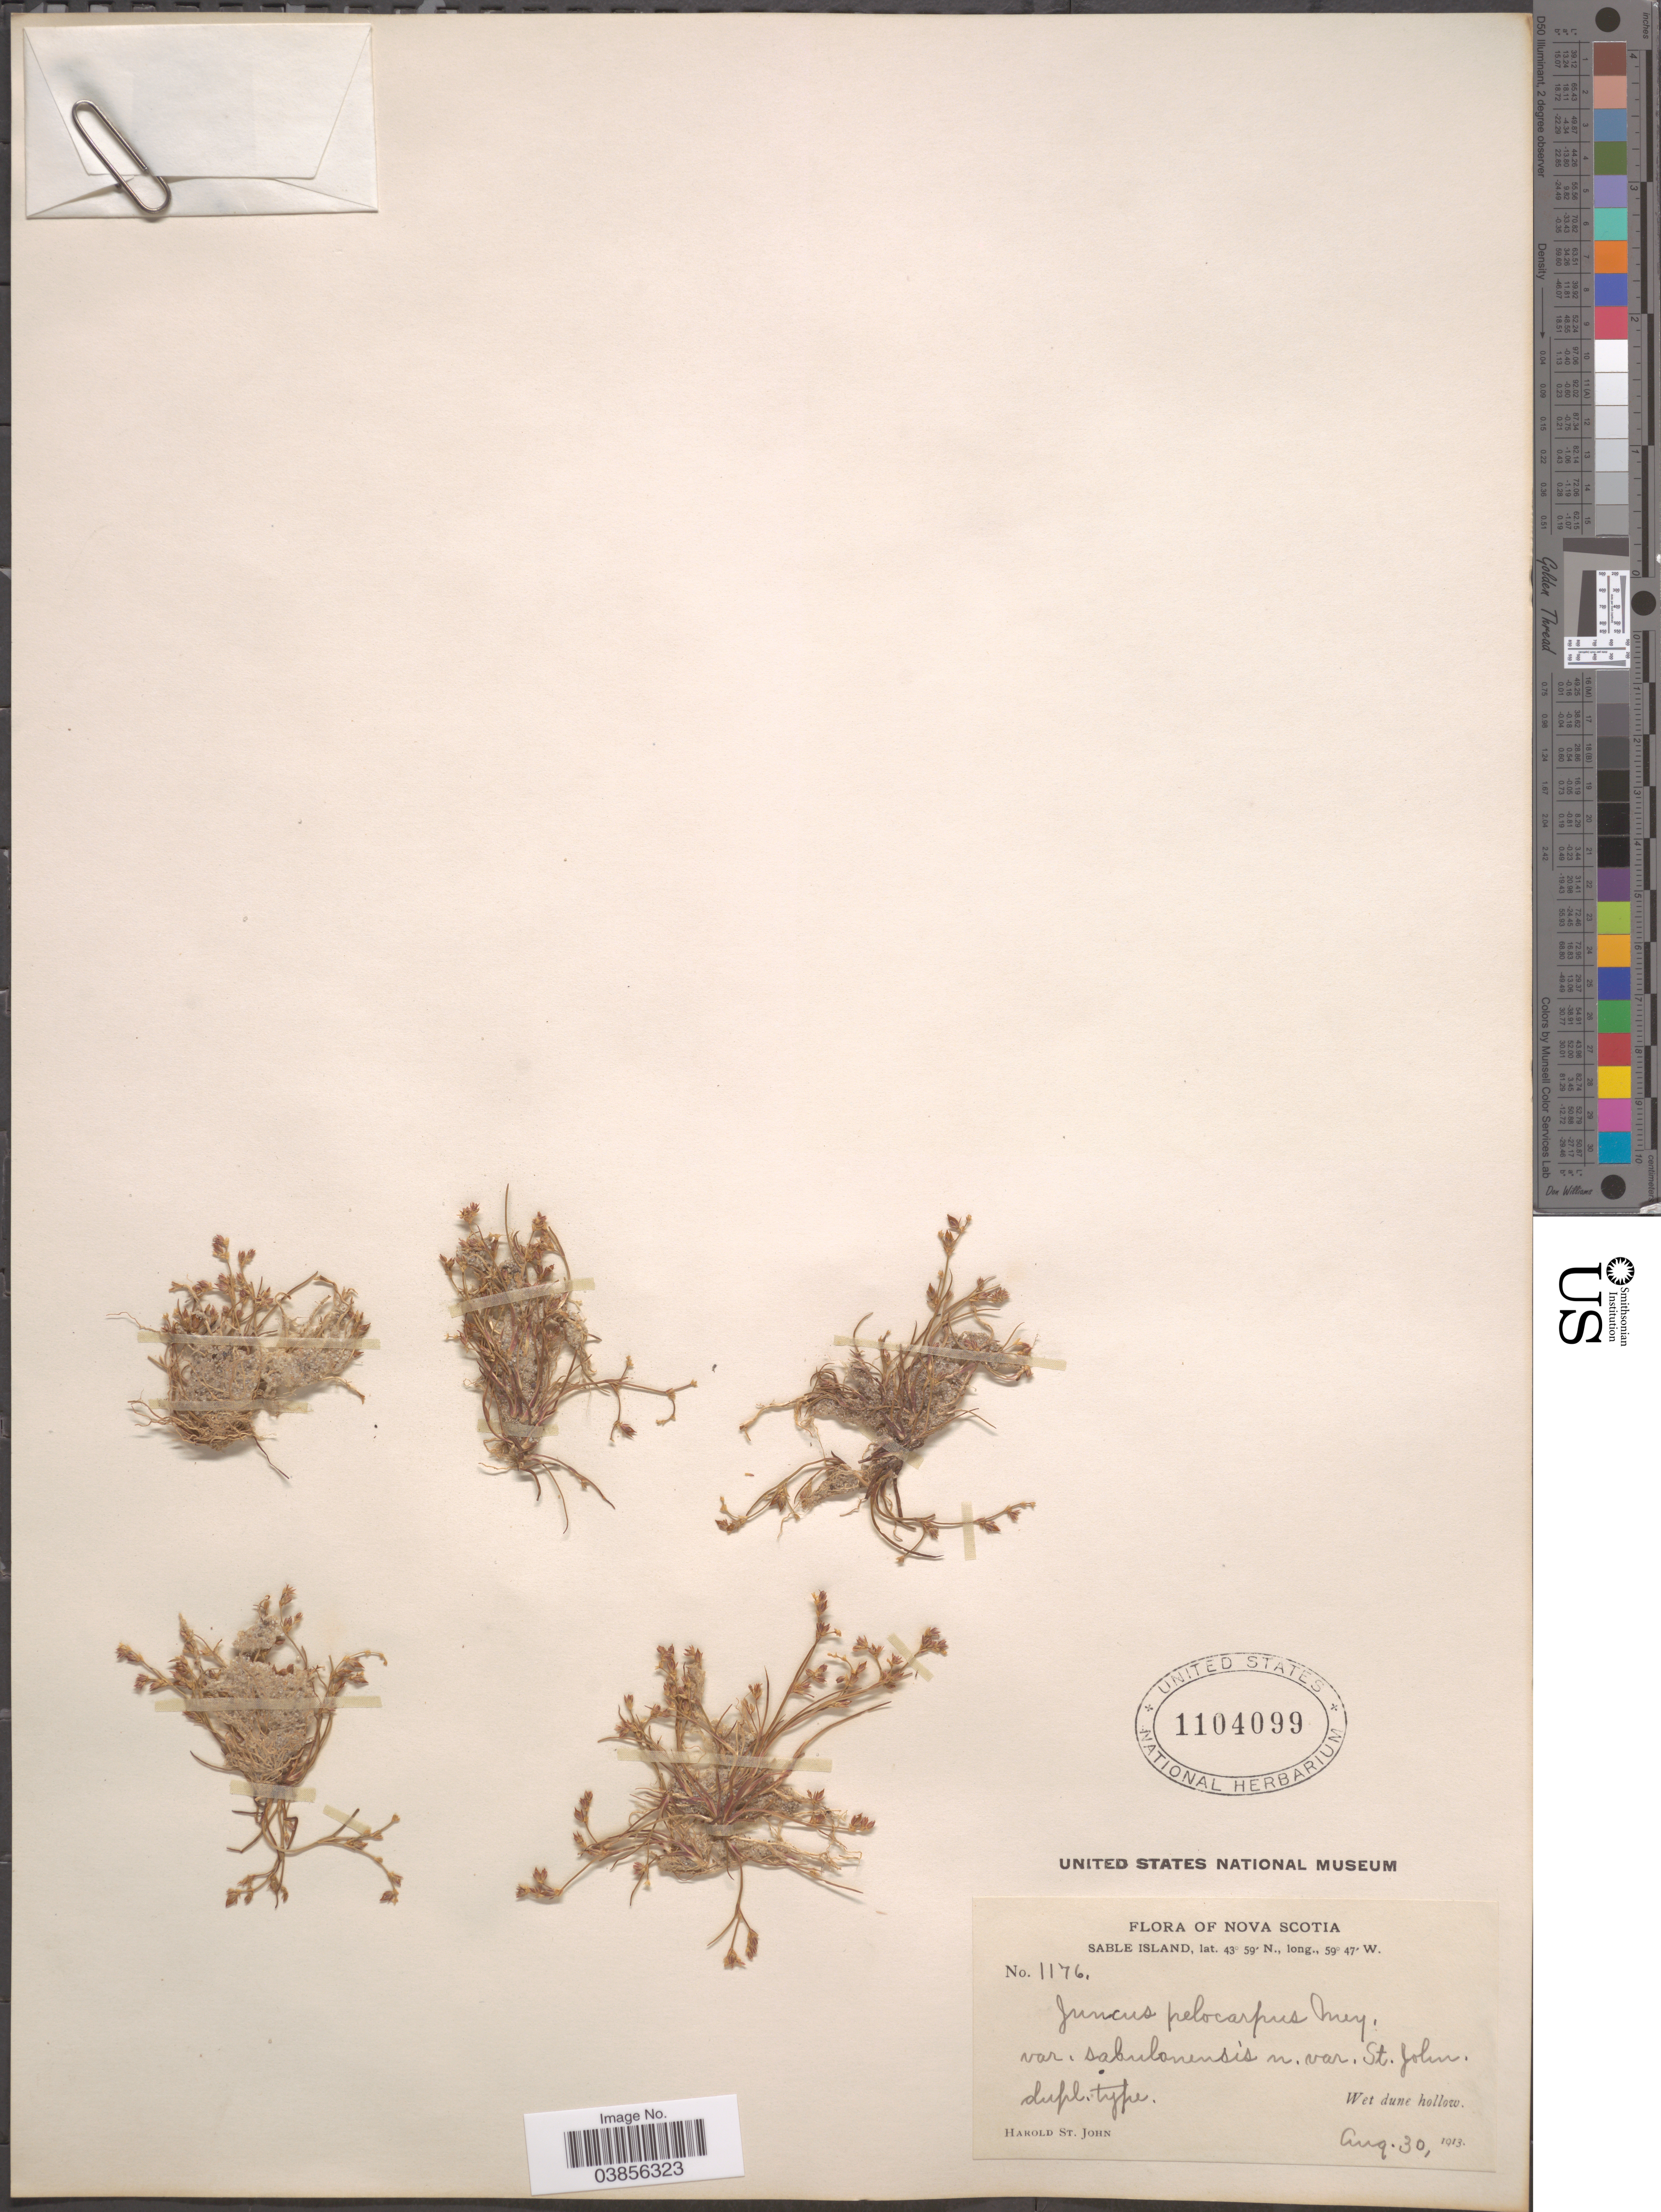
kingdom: Plantae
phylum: Tracheophyta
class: Liliopsida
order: Poales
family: Juncaceae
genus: Juncus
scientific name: Juncus pelocarpus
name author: E. Mey.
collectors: H. St. John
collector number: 1176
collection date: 1913-08-30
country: Canada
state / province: Nova Scotia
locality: Sable Island.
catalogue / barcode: US 1104099